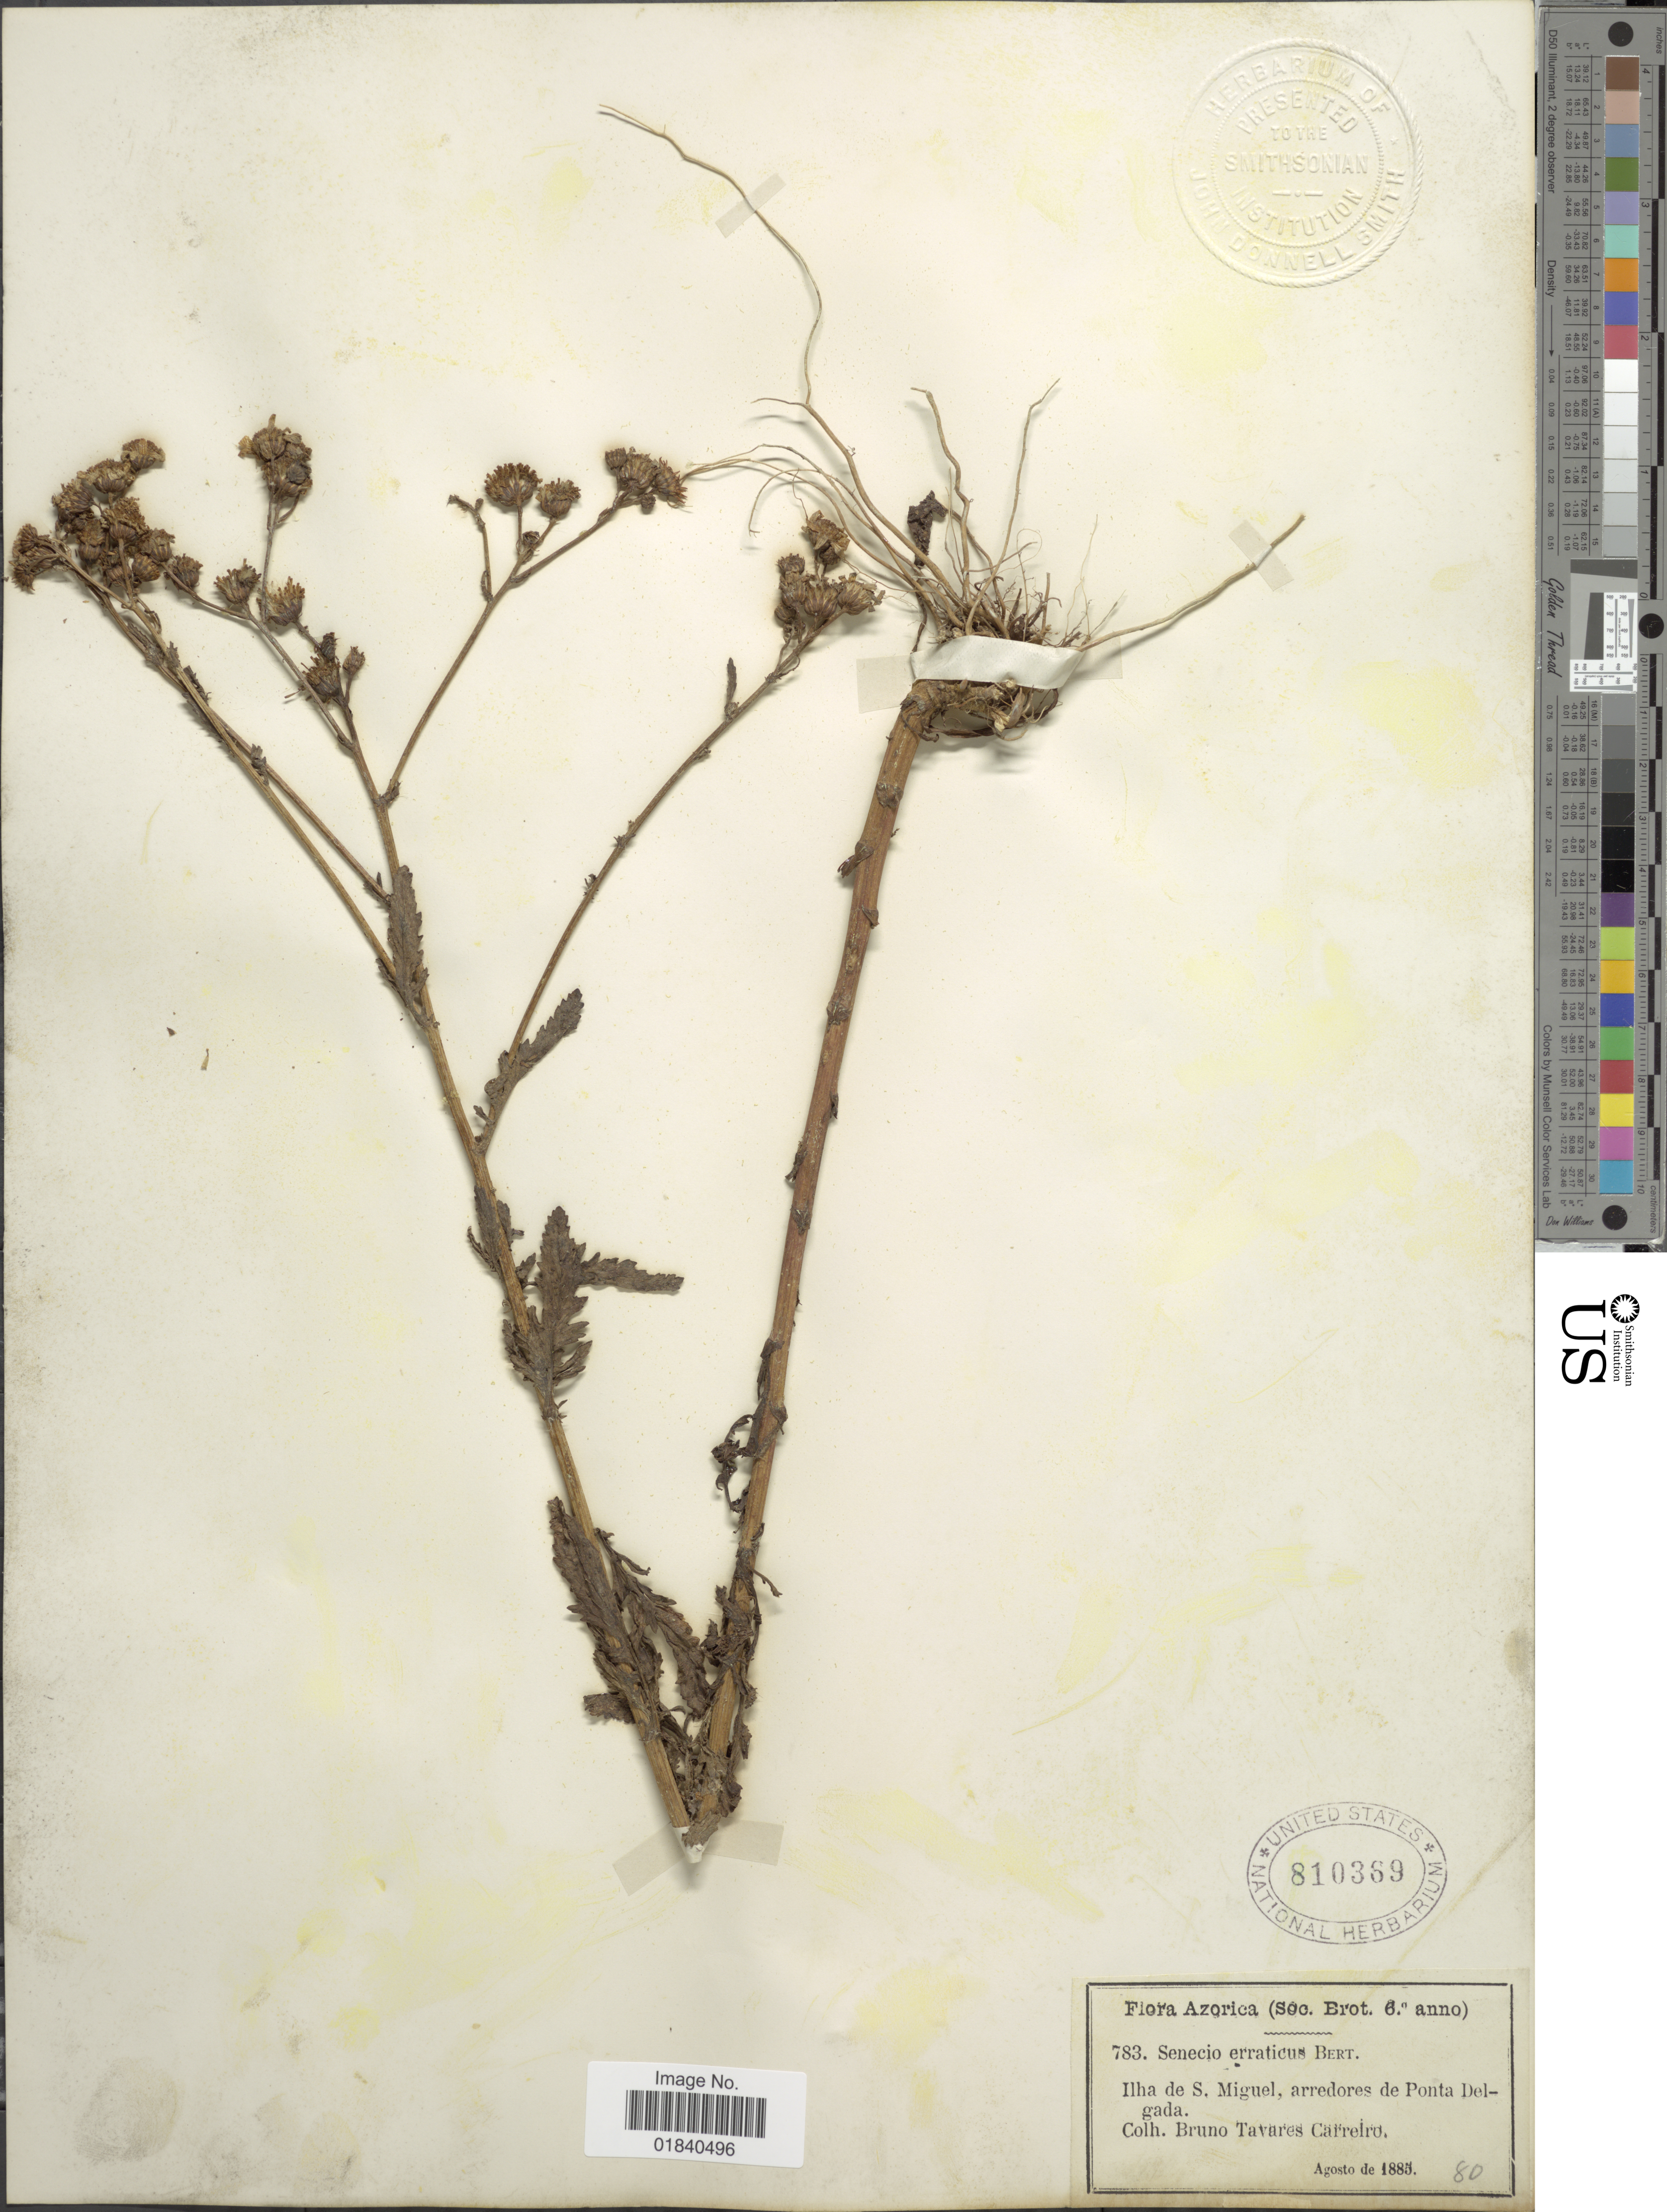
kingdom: Plantae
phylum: Tracheophyta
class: Magnoliopsida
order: Asterales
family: Asteraceae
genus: Jacobaea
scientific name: Jacobaea erratica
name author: (Bertol.) Fourr.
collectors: B. S. Tavares Carreiro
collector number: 783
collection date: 1885-08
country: Portugal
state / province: Azores (Aut. Reg.)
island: São Miguel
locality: Ilha de S. Miguel, arredores de Ponta Delgada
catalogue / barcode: US 810369